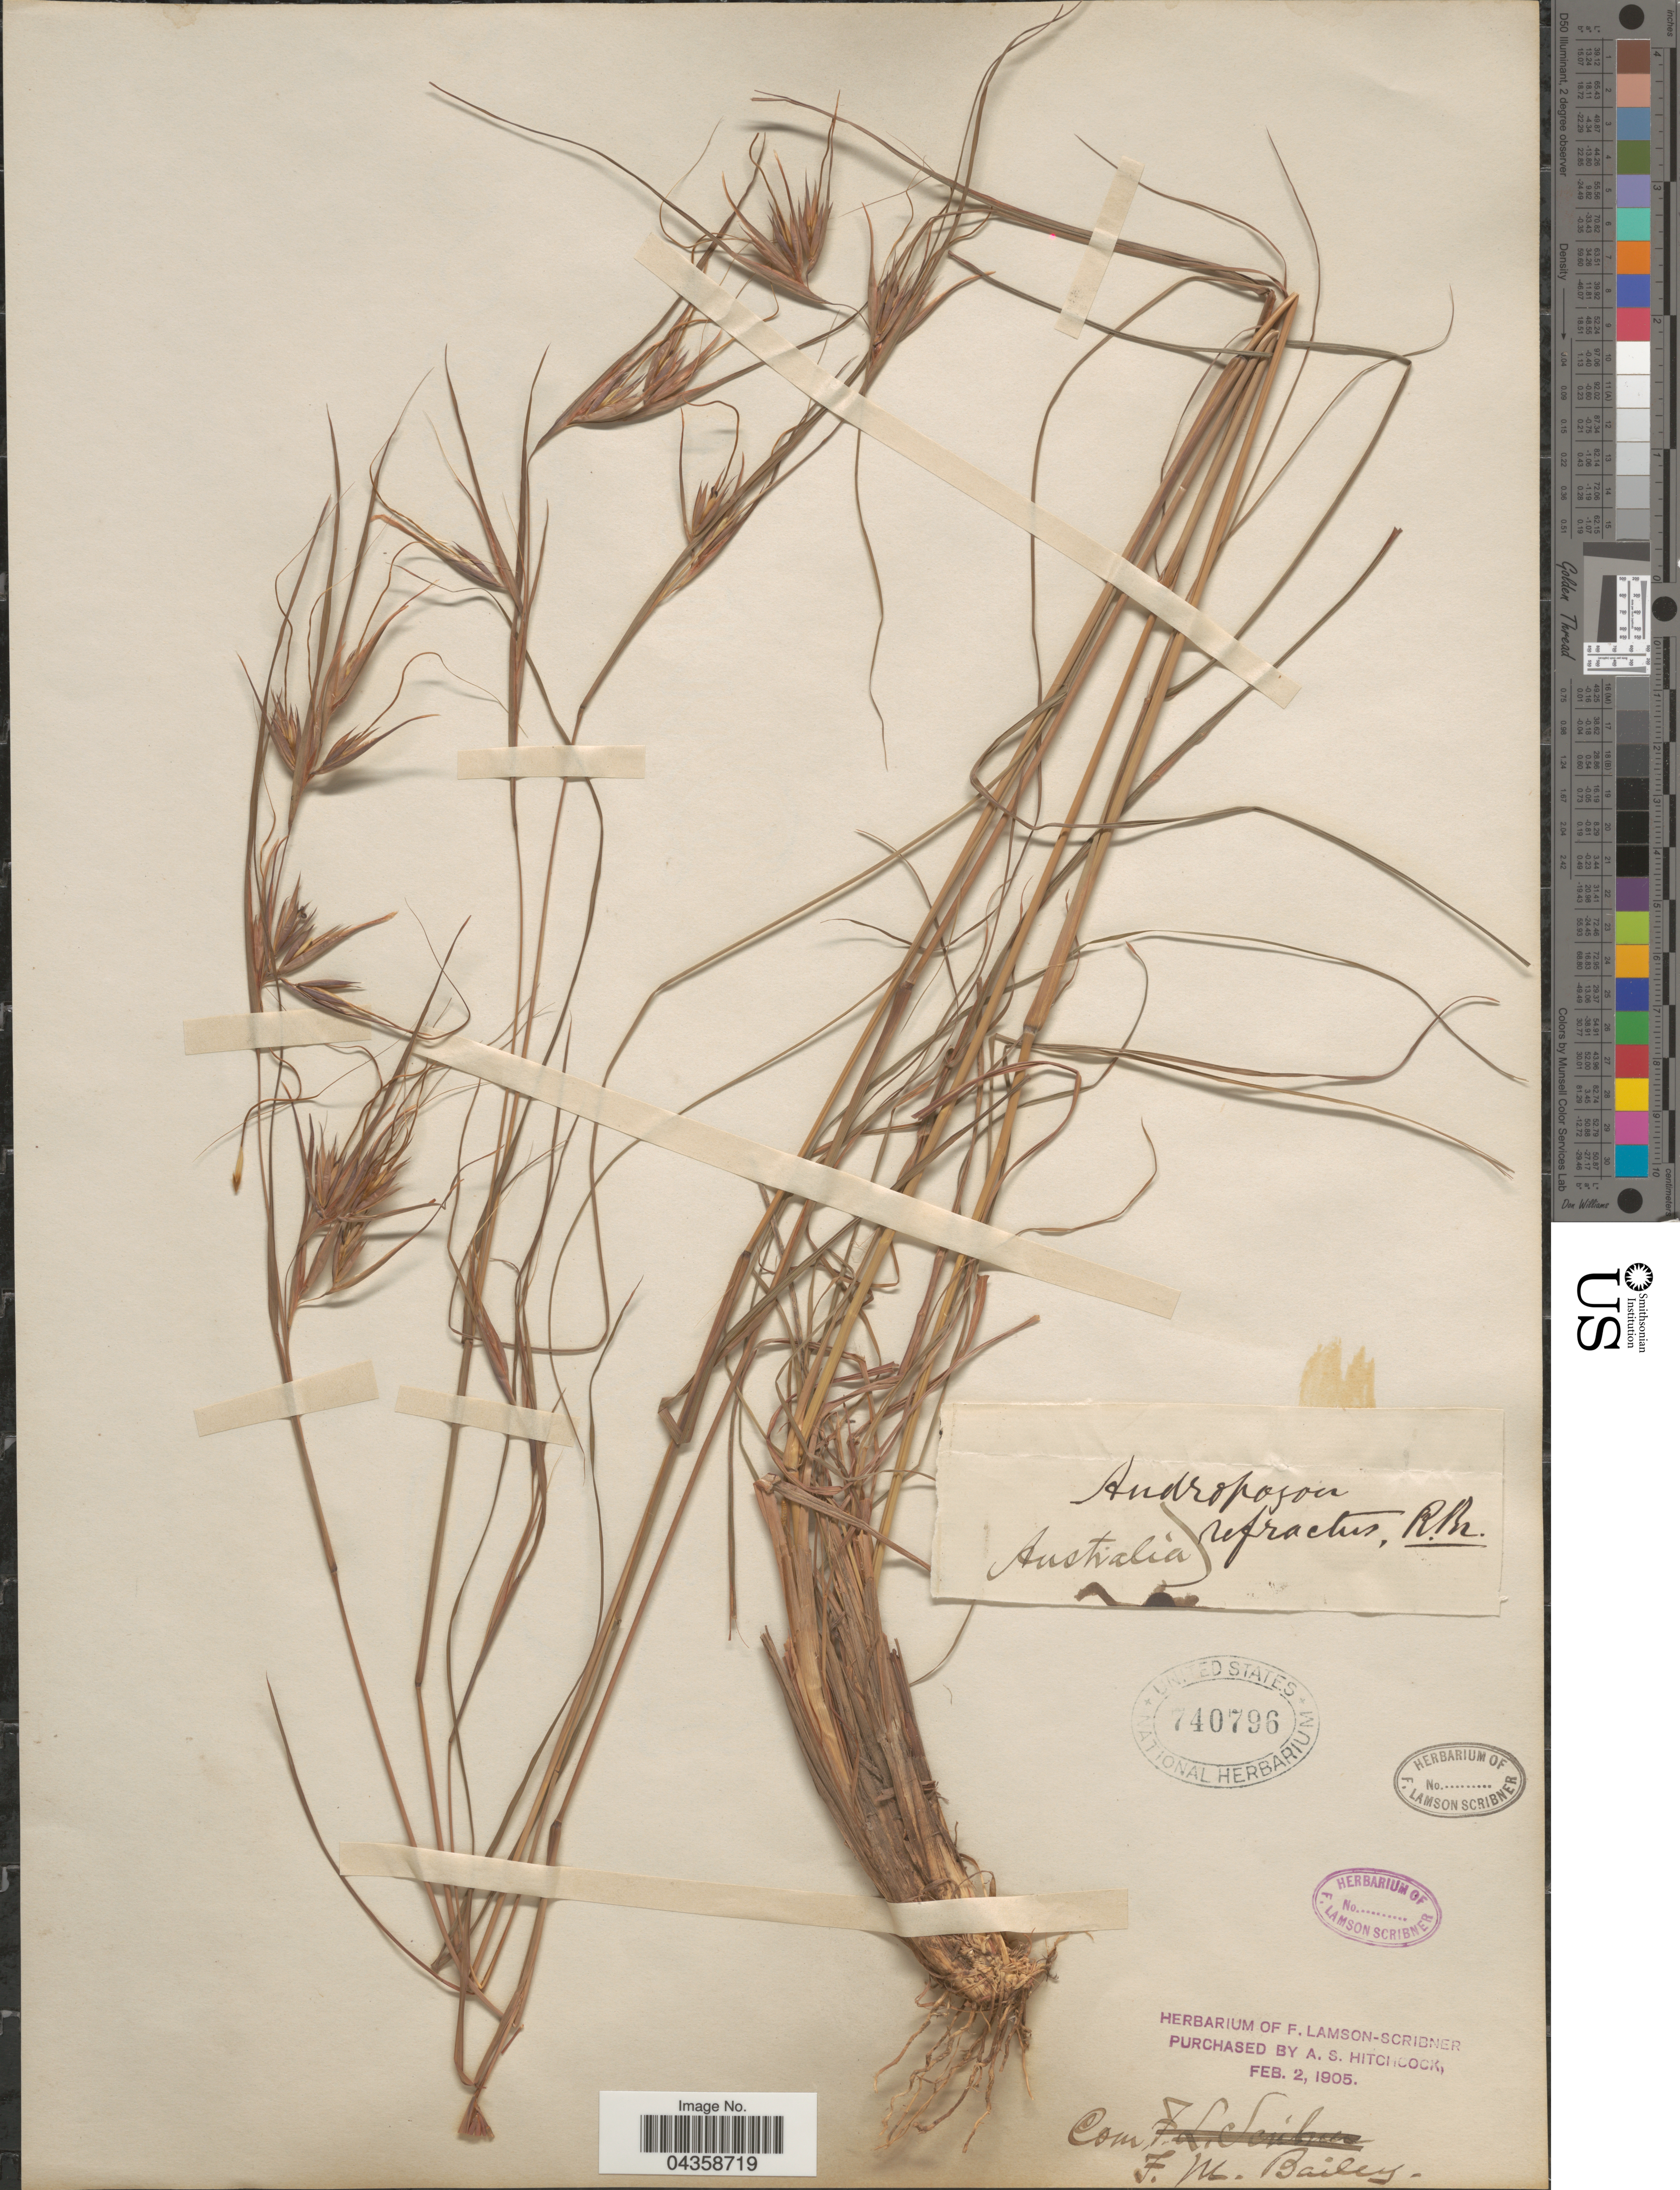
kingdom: Plantae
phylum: Tracheophyta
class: Liliopsida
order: Poales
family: Poaceae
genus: Themeda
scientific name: Themeda triandra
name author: Forssk.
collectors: ex herb. F. Lamson Scribner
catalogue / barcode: US 740796